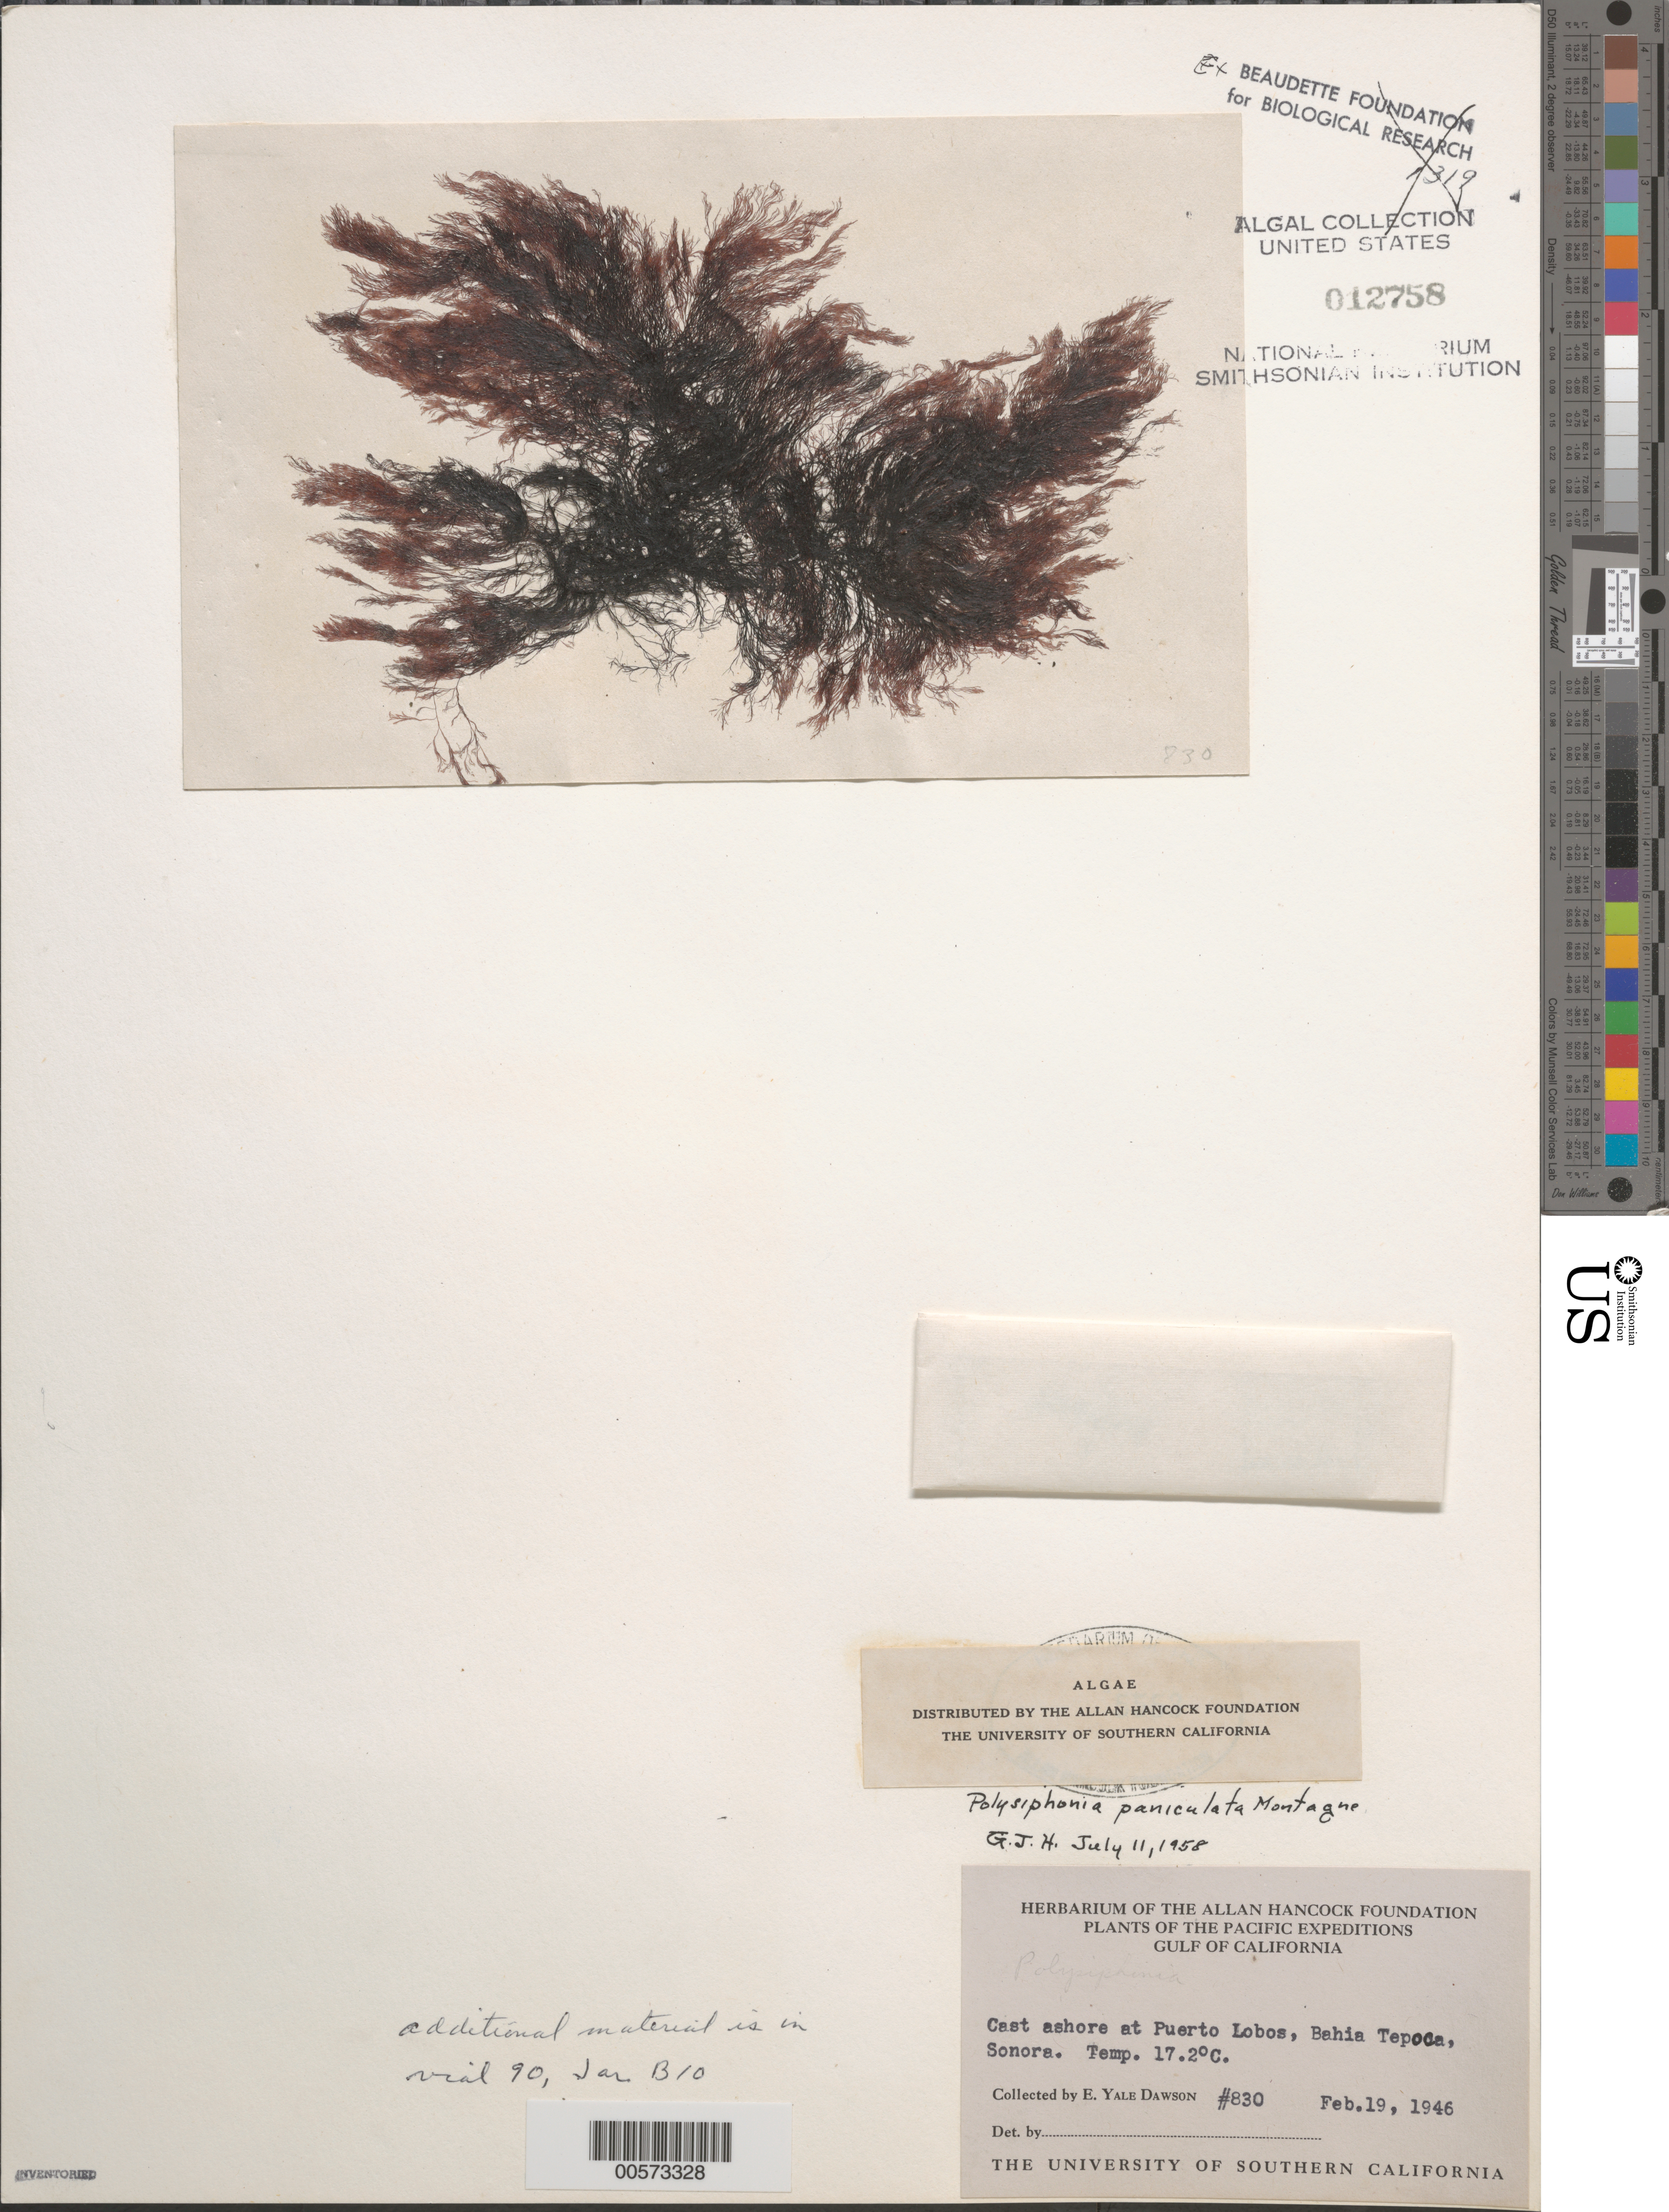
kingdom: Plantae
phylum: Rhodophyta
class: Florideophyceae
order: Ceramiales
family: Rhodomelaceae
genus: Eutrichosiphonia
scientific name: Eutrichosiphonia paniculata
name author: (Mont.) D.E.Bustamante & T.O. Cho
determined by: Algae name updating Project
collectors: E. Y. Dawson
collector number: EYD 830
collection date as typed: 19 February 1946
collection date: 1946-02-19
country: Mexico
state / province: Sonora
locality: Puerto Lobos, Bahia Tepoca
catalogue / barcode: US 12758